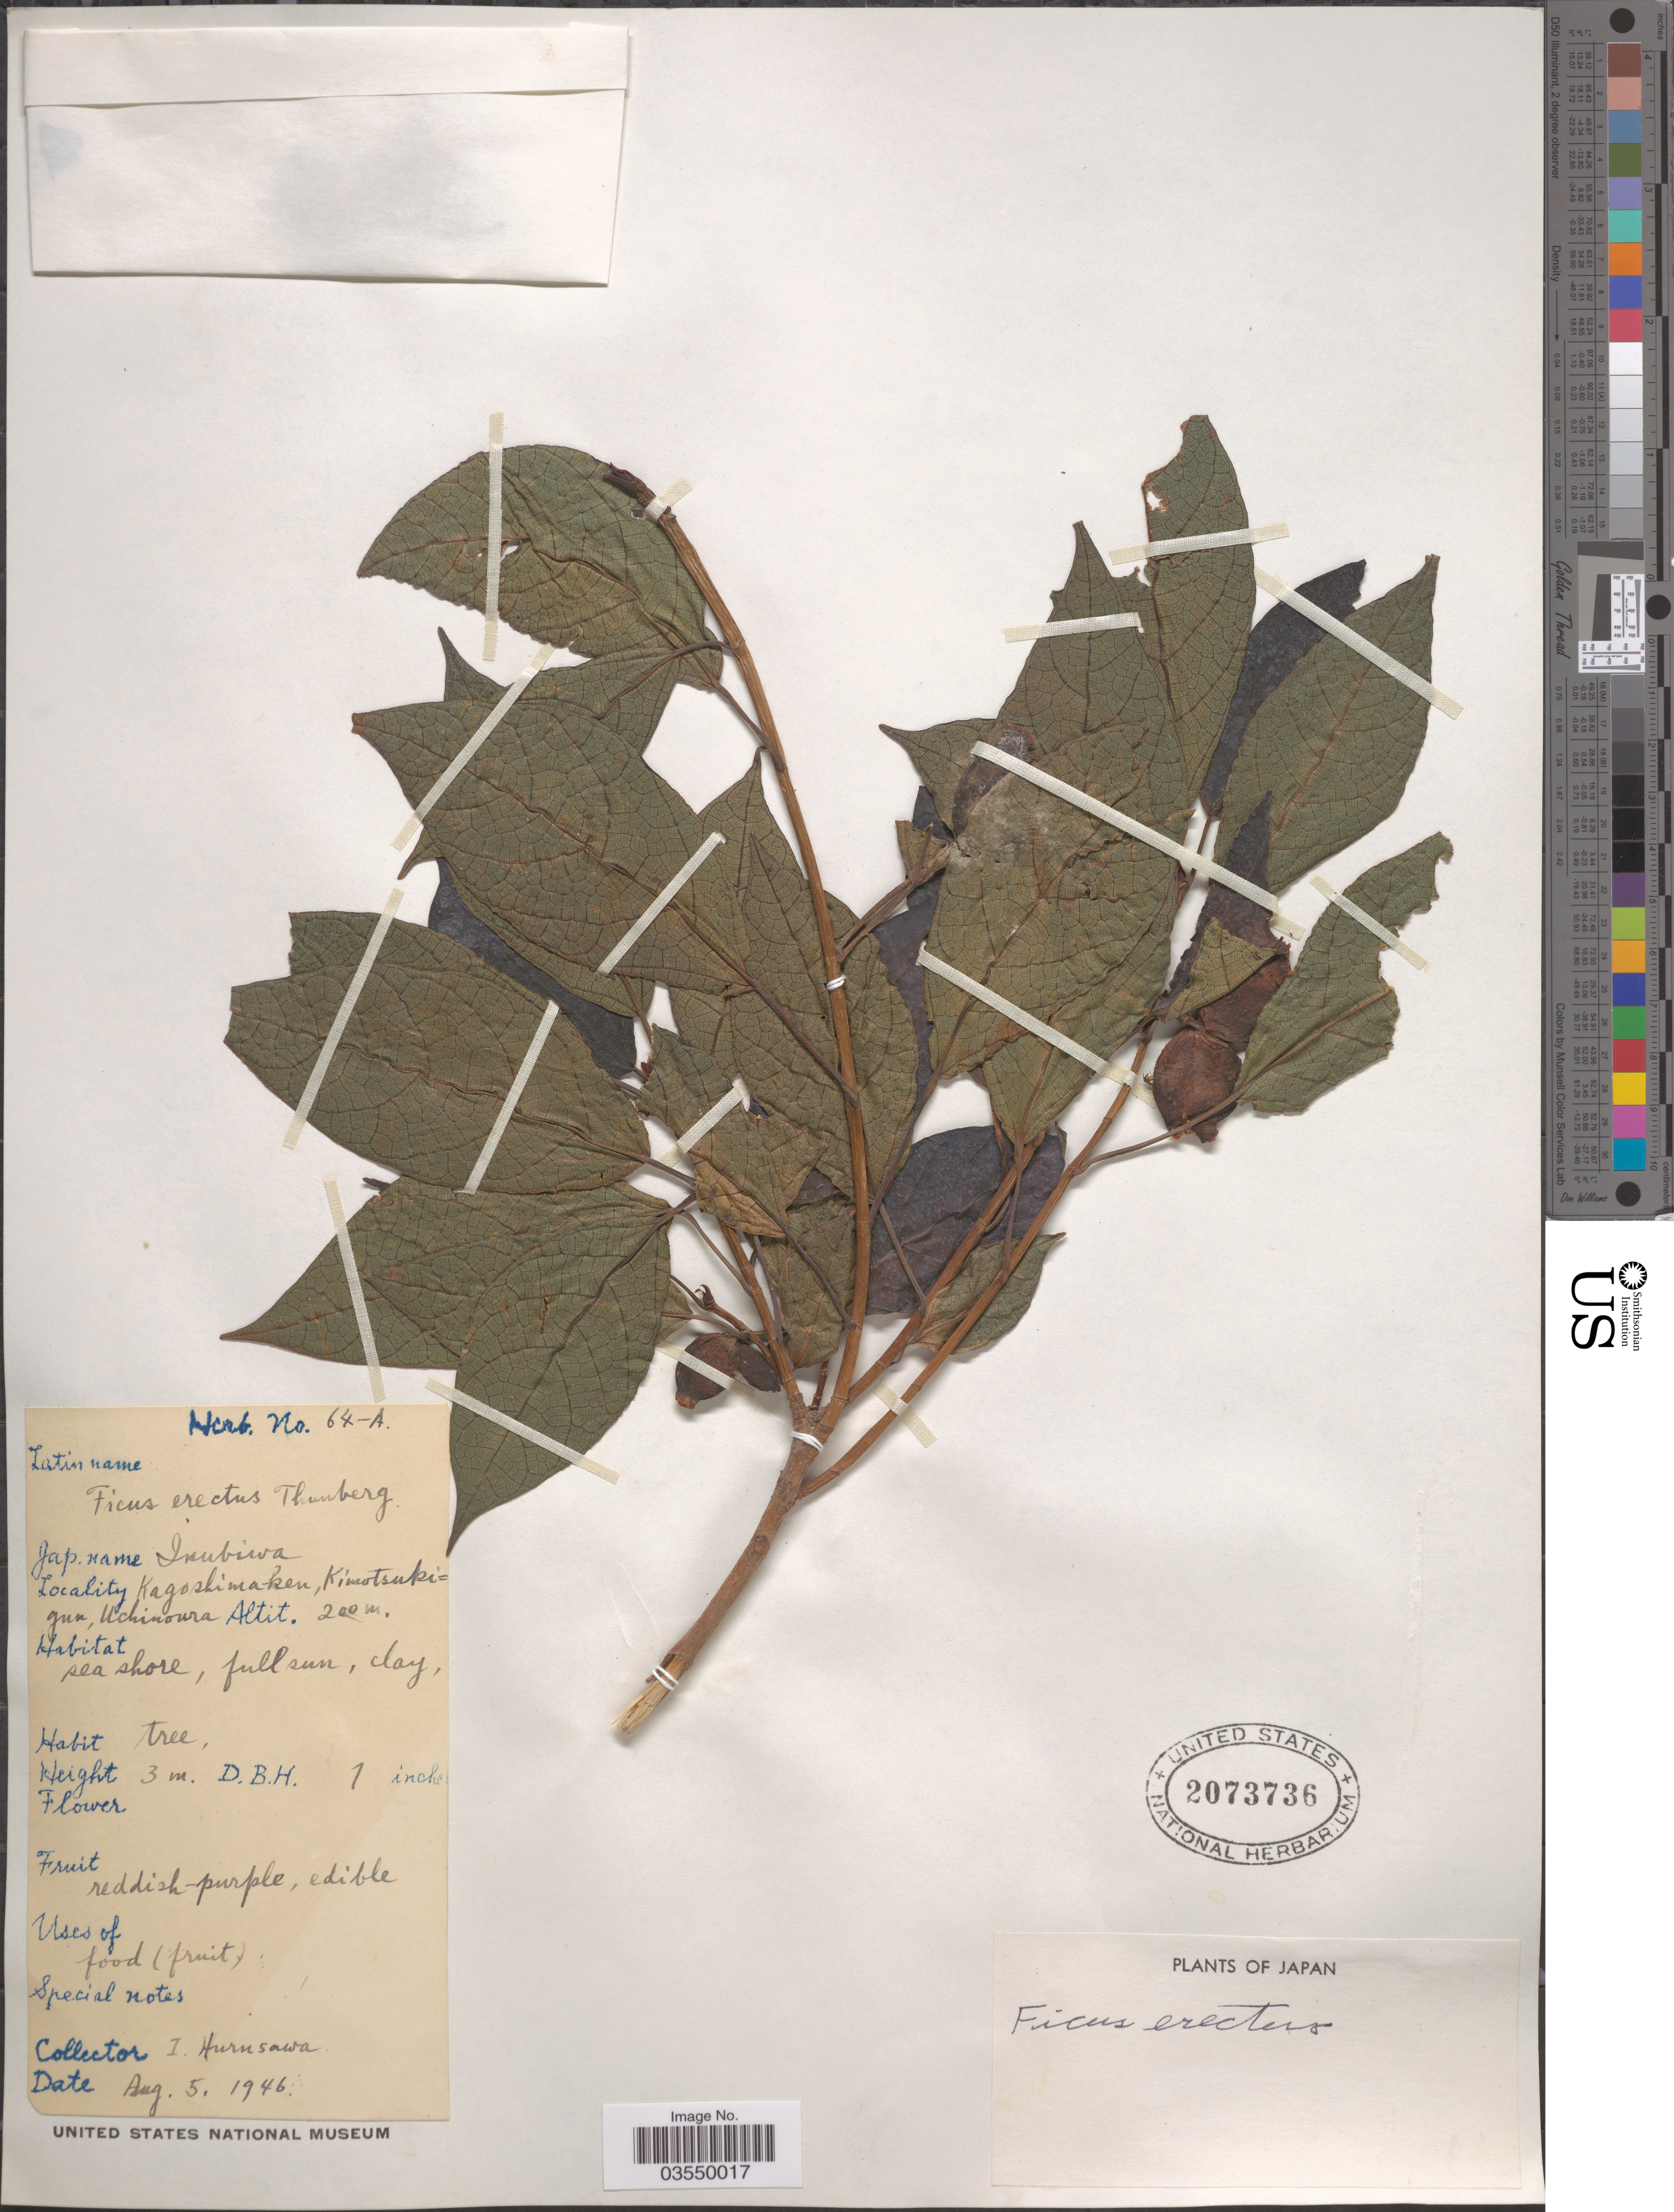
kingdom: Plantae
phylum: Tracheophyta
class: Magnoliopsida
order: Rosales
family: Moraceae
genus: Ficus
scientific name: Ficus erecta var. erecta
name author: Thunb.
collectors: I. Hurusawa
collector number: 64-A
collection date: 1946-08-05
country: Japan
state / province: Kagosima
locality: Kagoshima-ken, Kimotsuki-gun, Uchinoura.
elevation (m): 200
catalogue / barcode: US 2073736